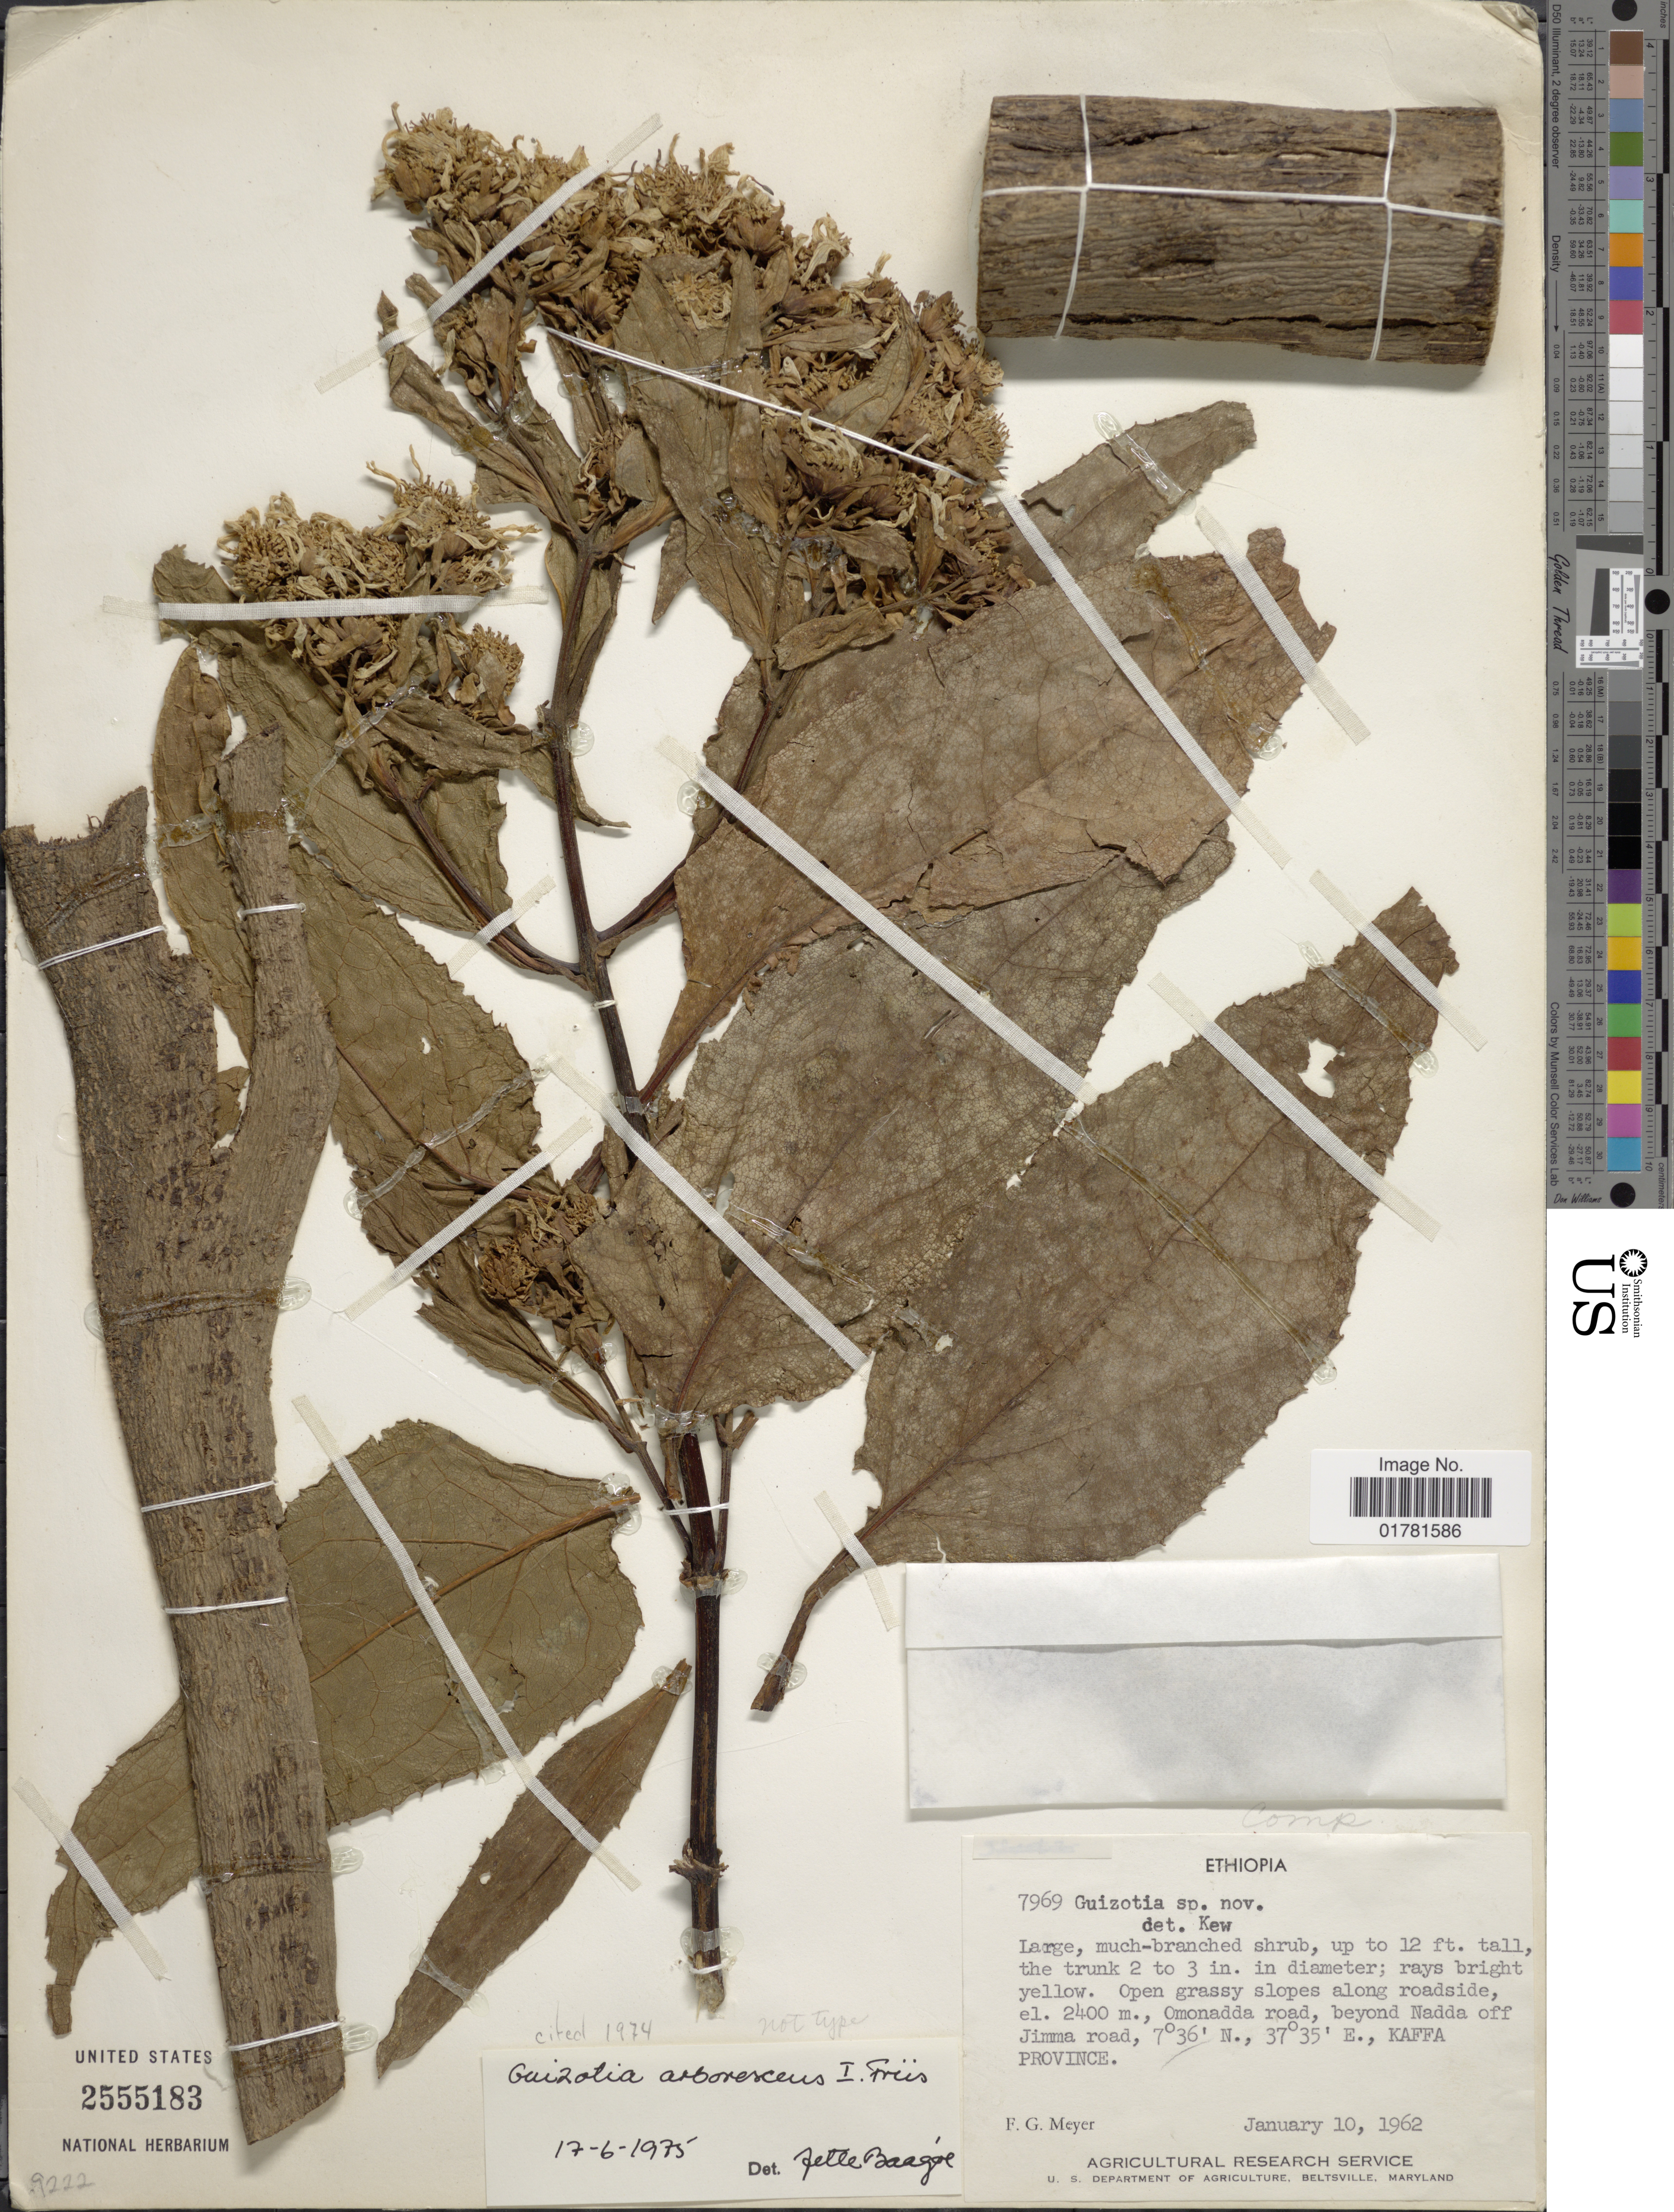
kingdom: Plantae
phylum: Tracheophyta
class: Magnoliopsida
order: Asterales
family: Asteraceae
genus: Guizotia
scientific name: Guizotia arborescens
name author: Friis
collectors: F. G. Meyer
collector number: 7969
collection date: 1962-01-10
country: Ethiopia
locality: Open grassy slopes along roadside, Omonadda road, beyond Naffa off Jimma road., Kaffa Province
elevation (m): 2400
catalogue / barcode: US 2555183